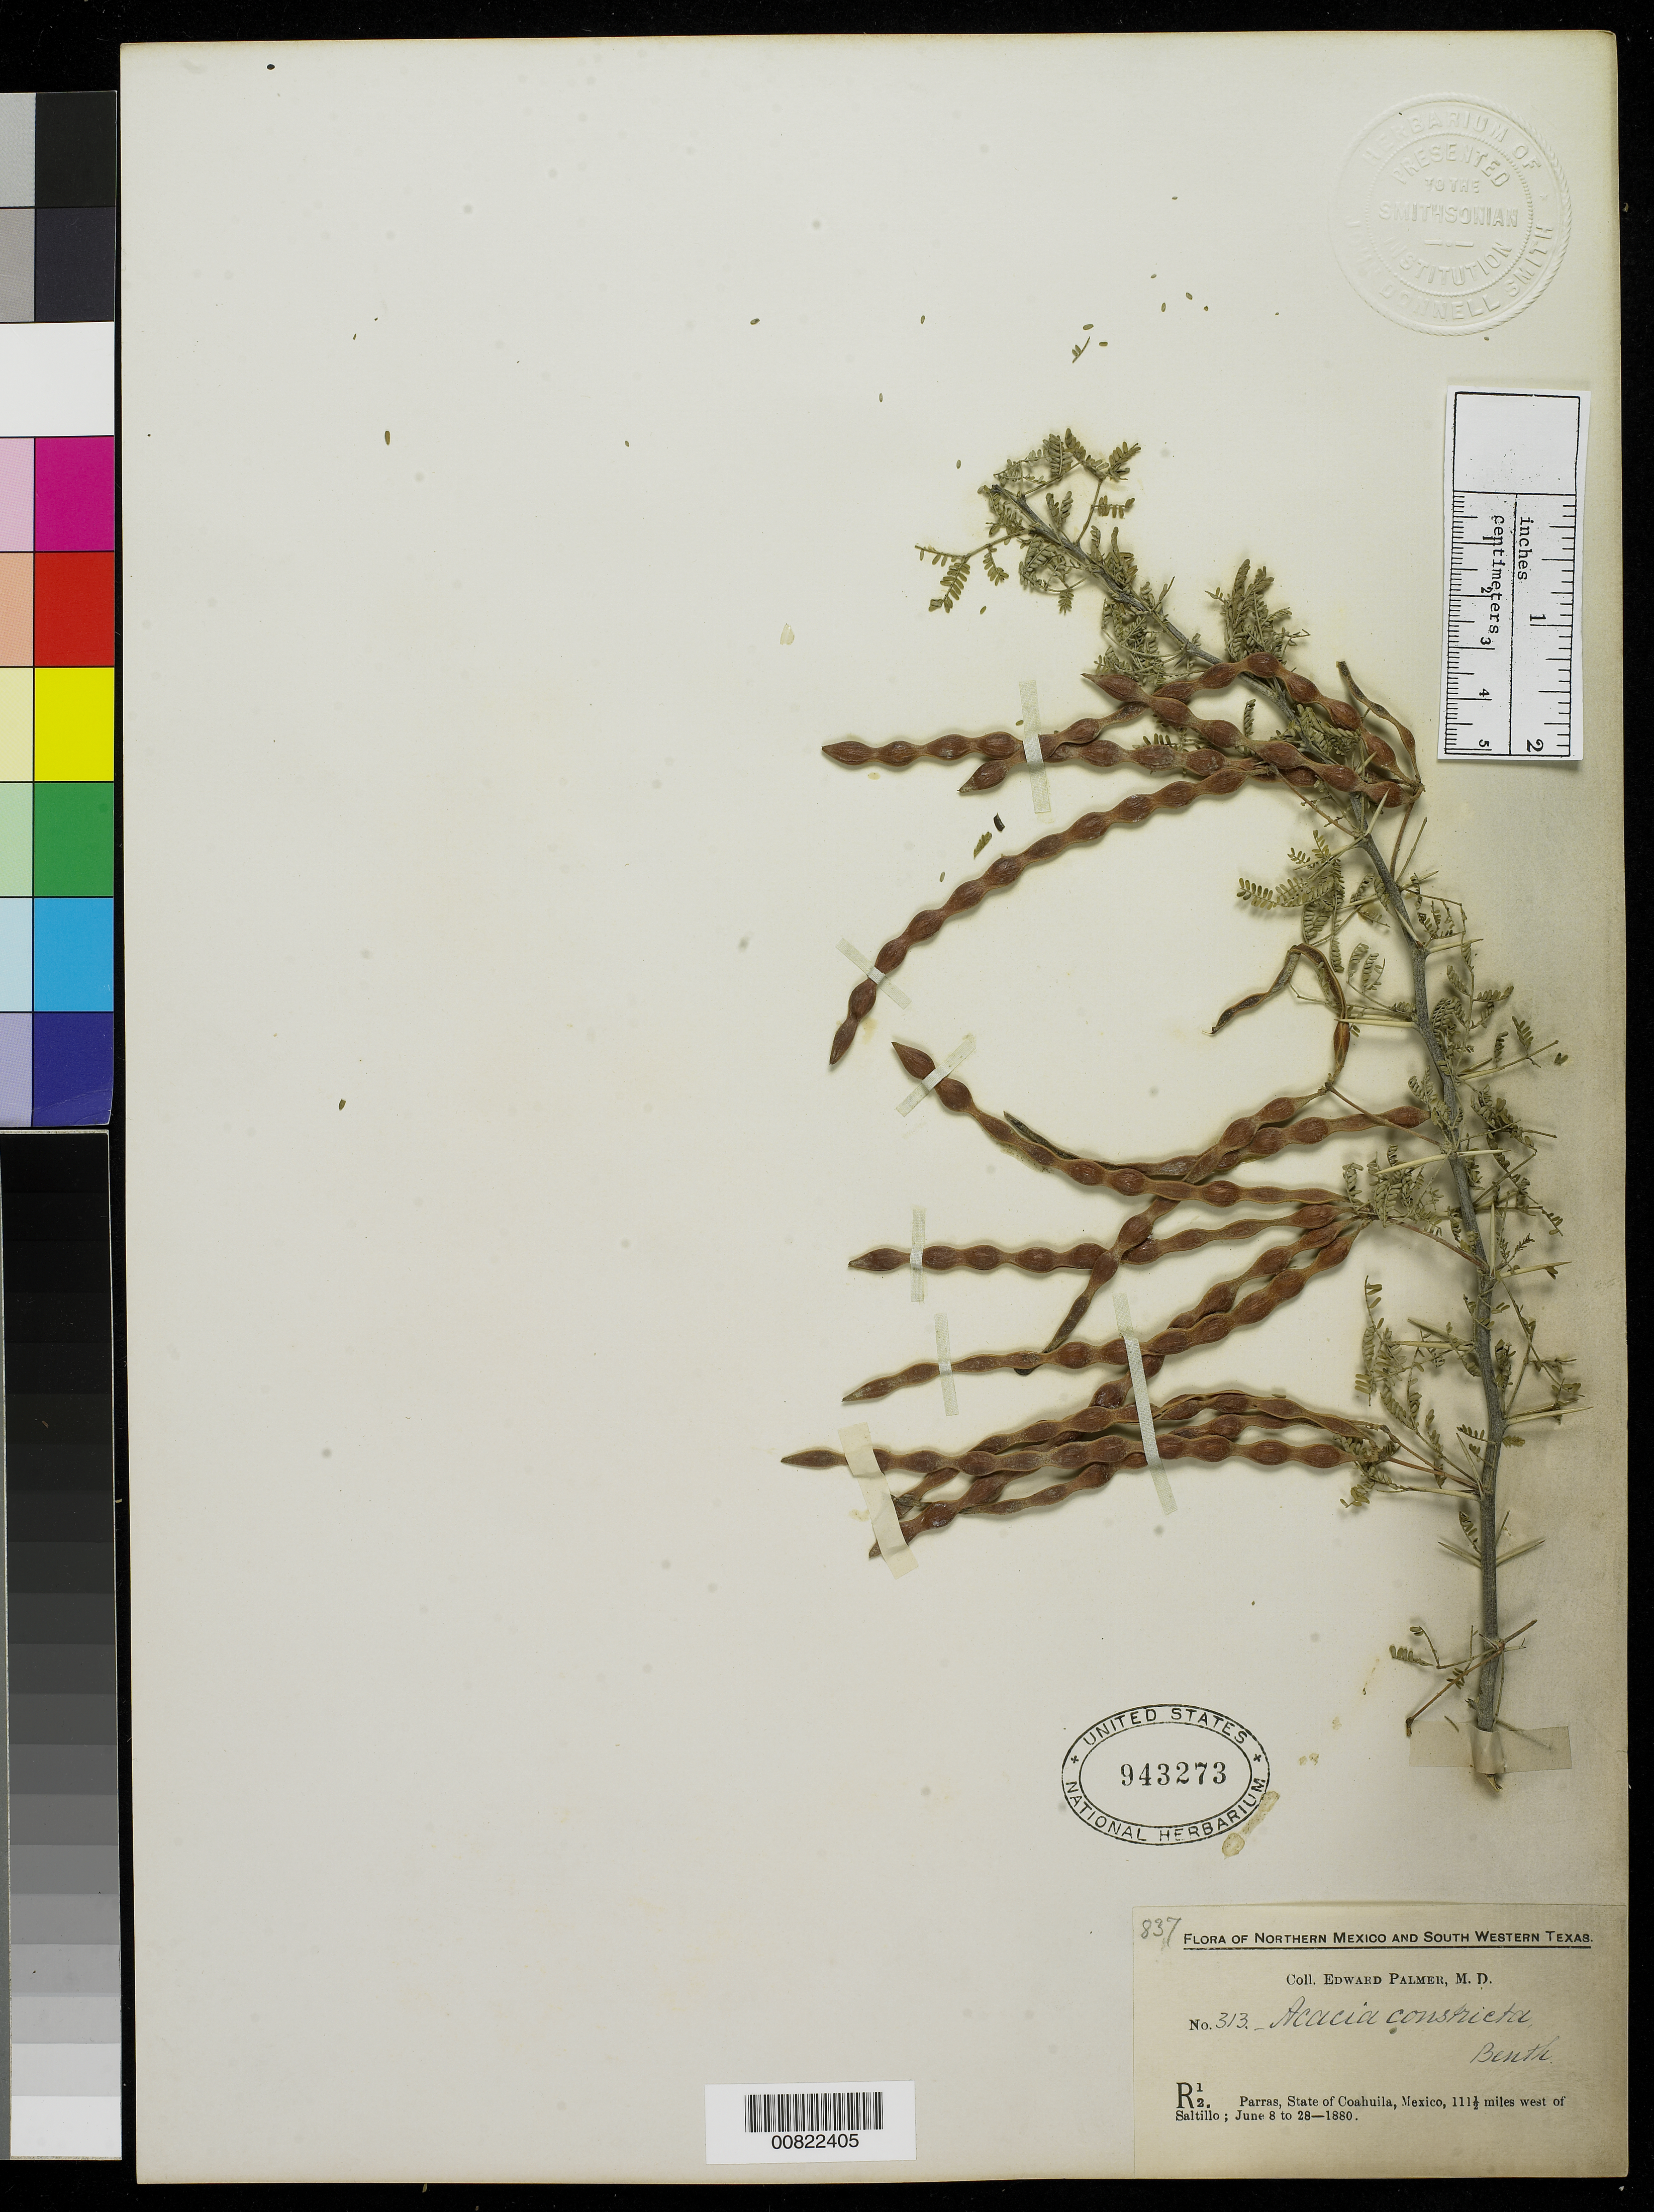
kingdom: Plantae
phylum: Tracheophyta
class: Magnoliopsida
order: Fabales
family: Fabaceae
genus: Vachellia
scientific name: Vachellia constricta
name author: (Benth.) Seigler & Ebinger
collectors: E. Palmer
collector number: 313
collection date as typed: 08 Jun 1880 to 28 Jun 1880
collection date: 1880-06-08/1880-06-28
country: Mexico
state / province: Coahuila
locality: R12. Parras, Coahuila, 111½ miles west of Saltillo.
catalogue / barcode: US 943273